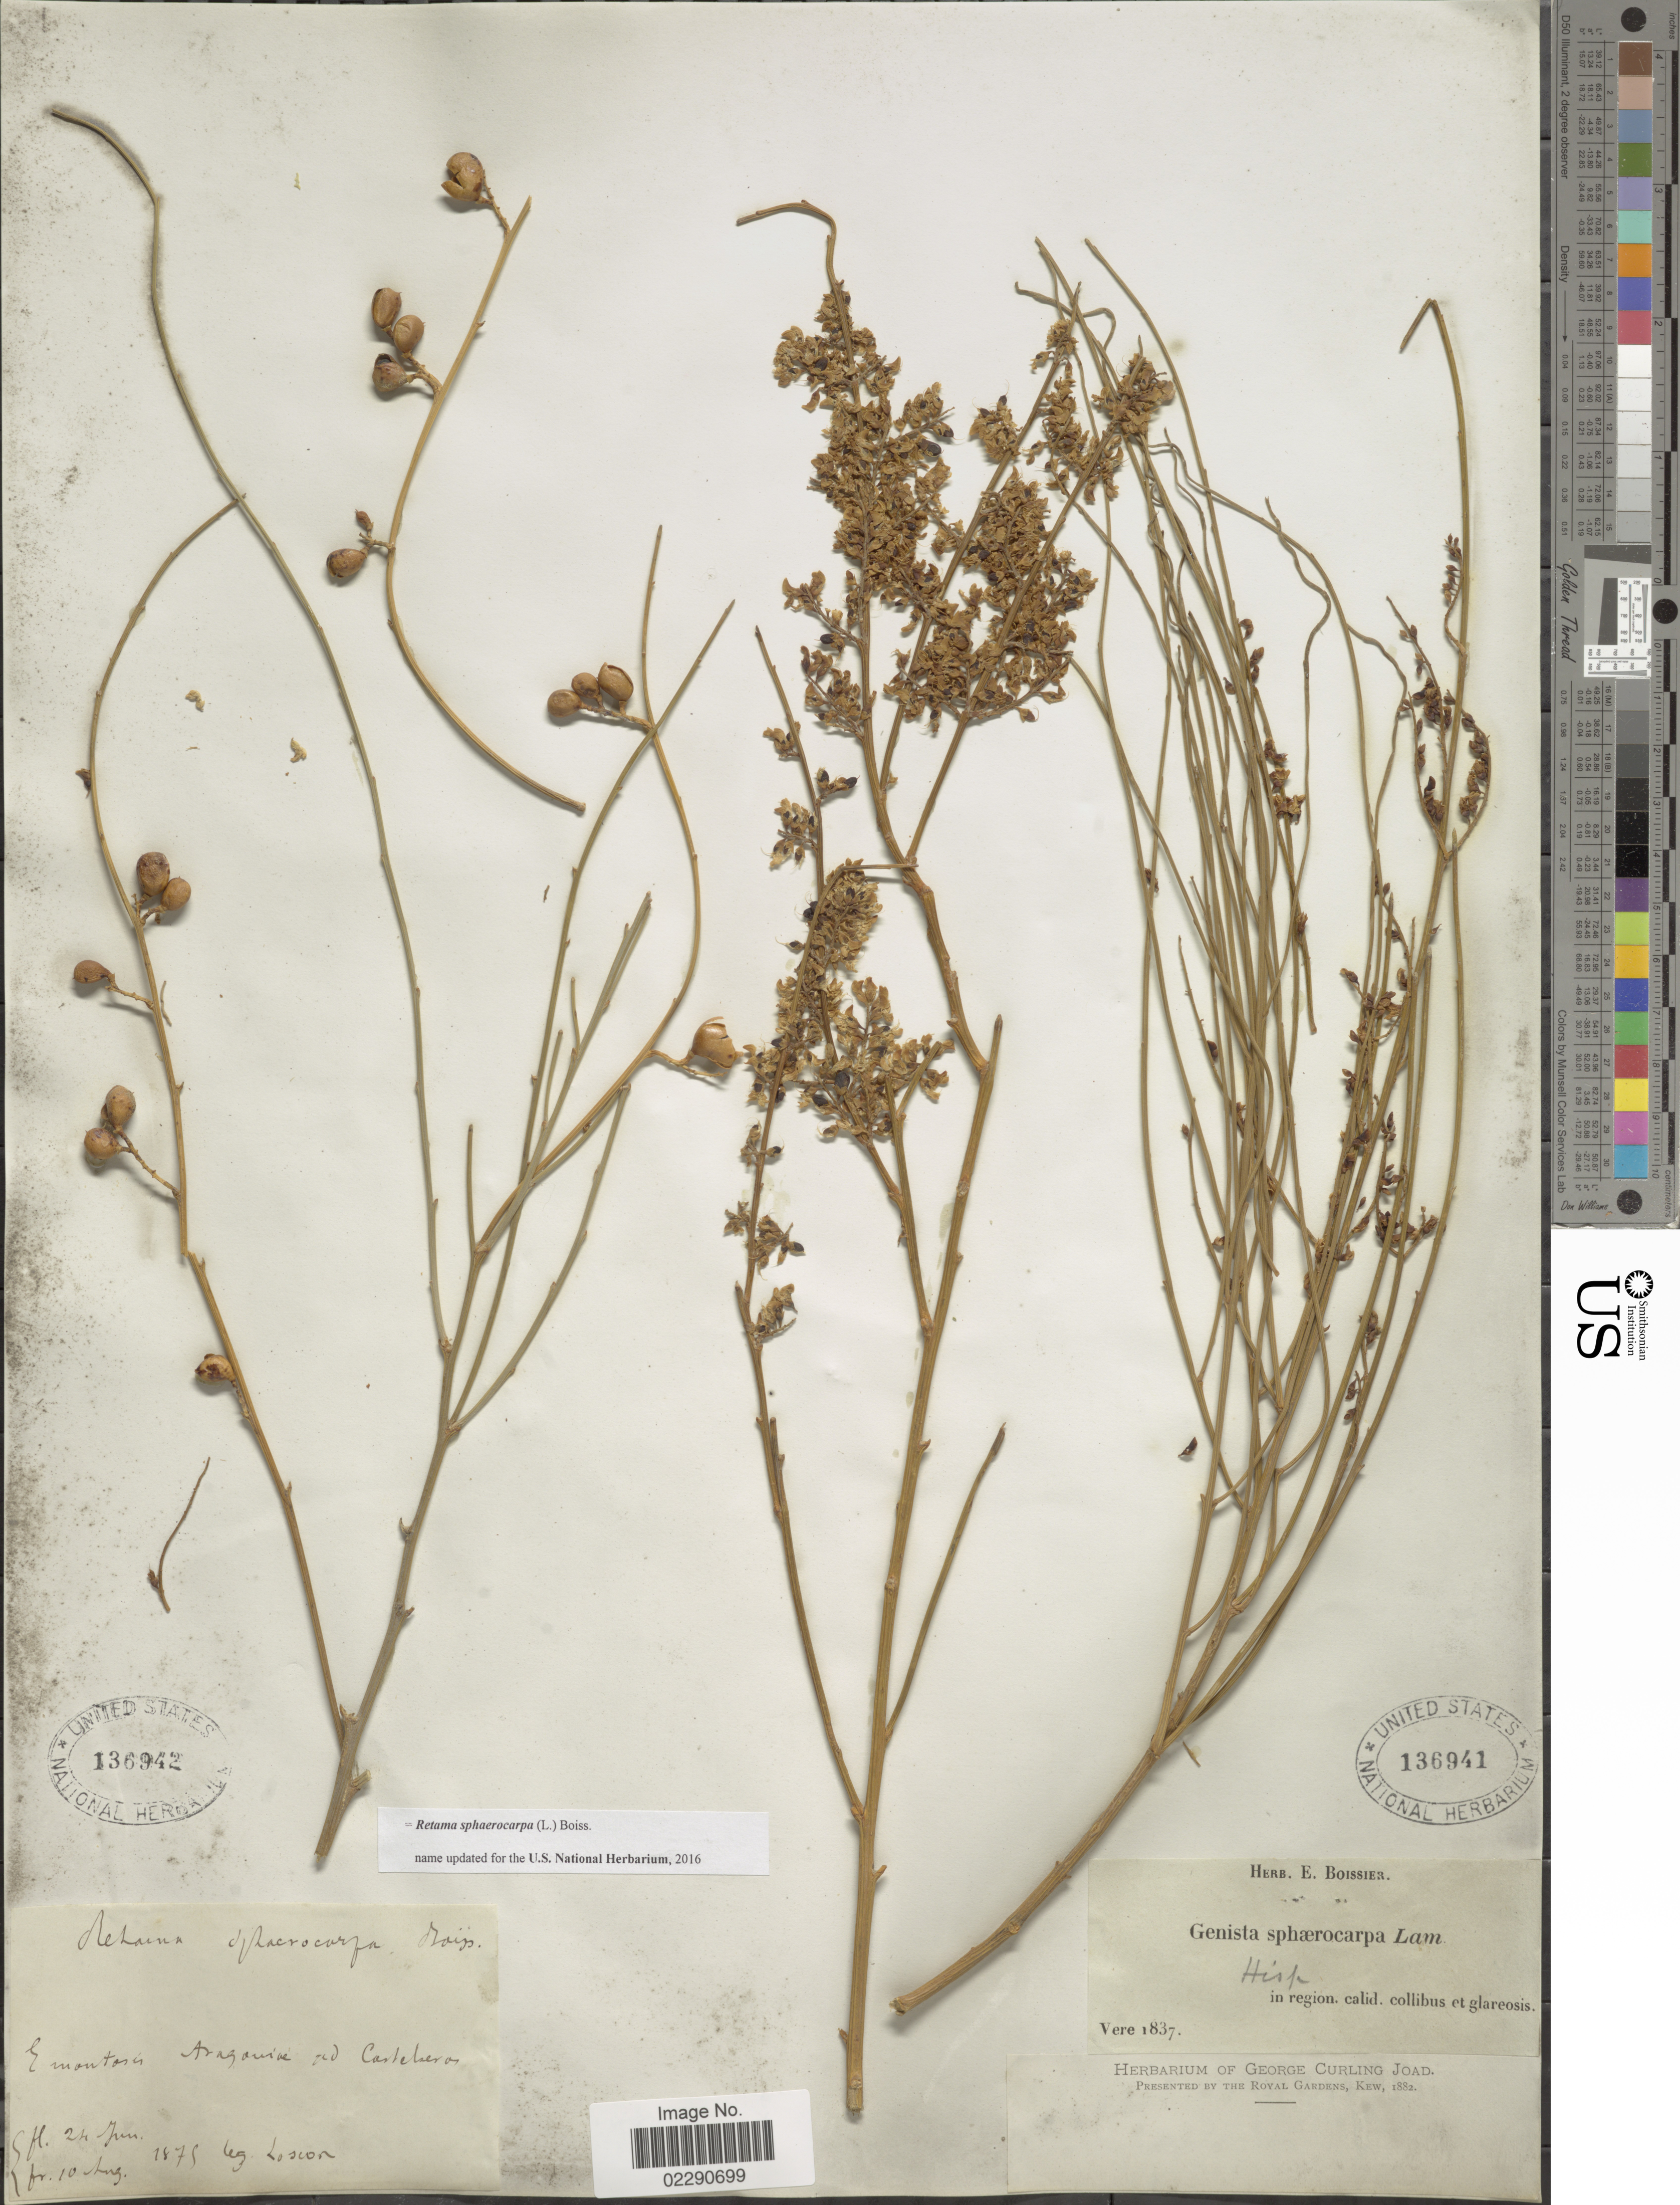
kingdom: Plantae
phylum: Tracheophyta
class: Magnoliopsida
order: Fabales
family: Fabaceae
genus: Retama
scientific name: Retama sphaerocarpa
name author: (L.) Boiss.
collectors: Loscon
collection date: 1875-06-24/1875-08-10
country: Spain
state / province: Aragón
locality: E montosis Aragoniae ad Castelseros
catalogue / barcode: US 136942